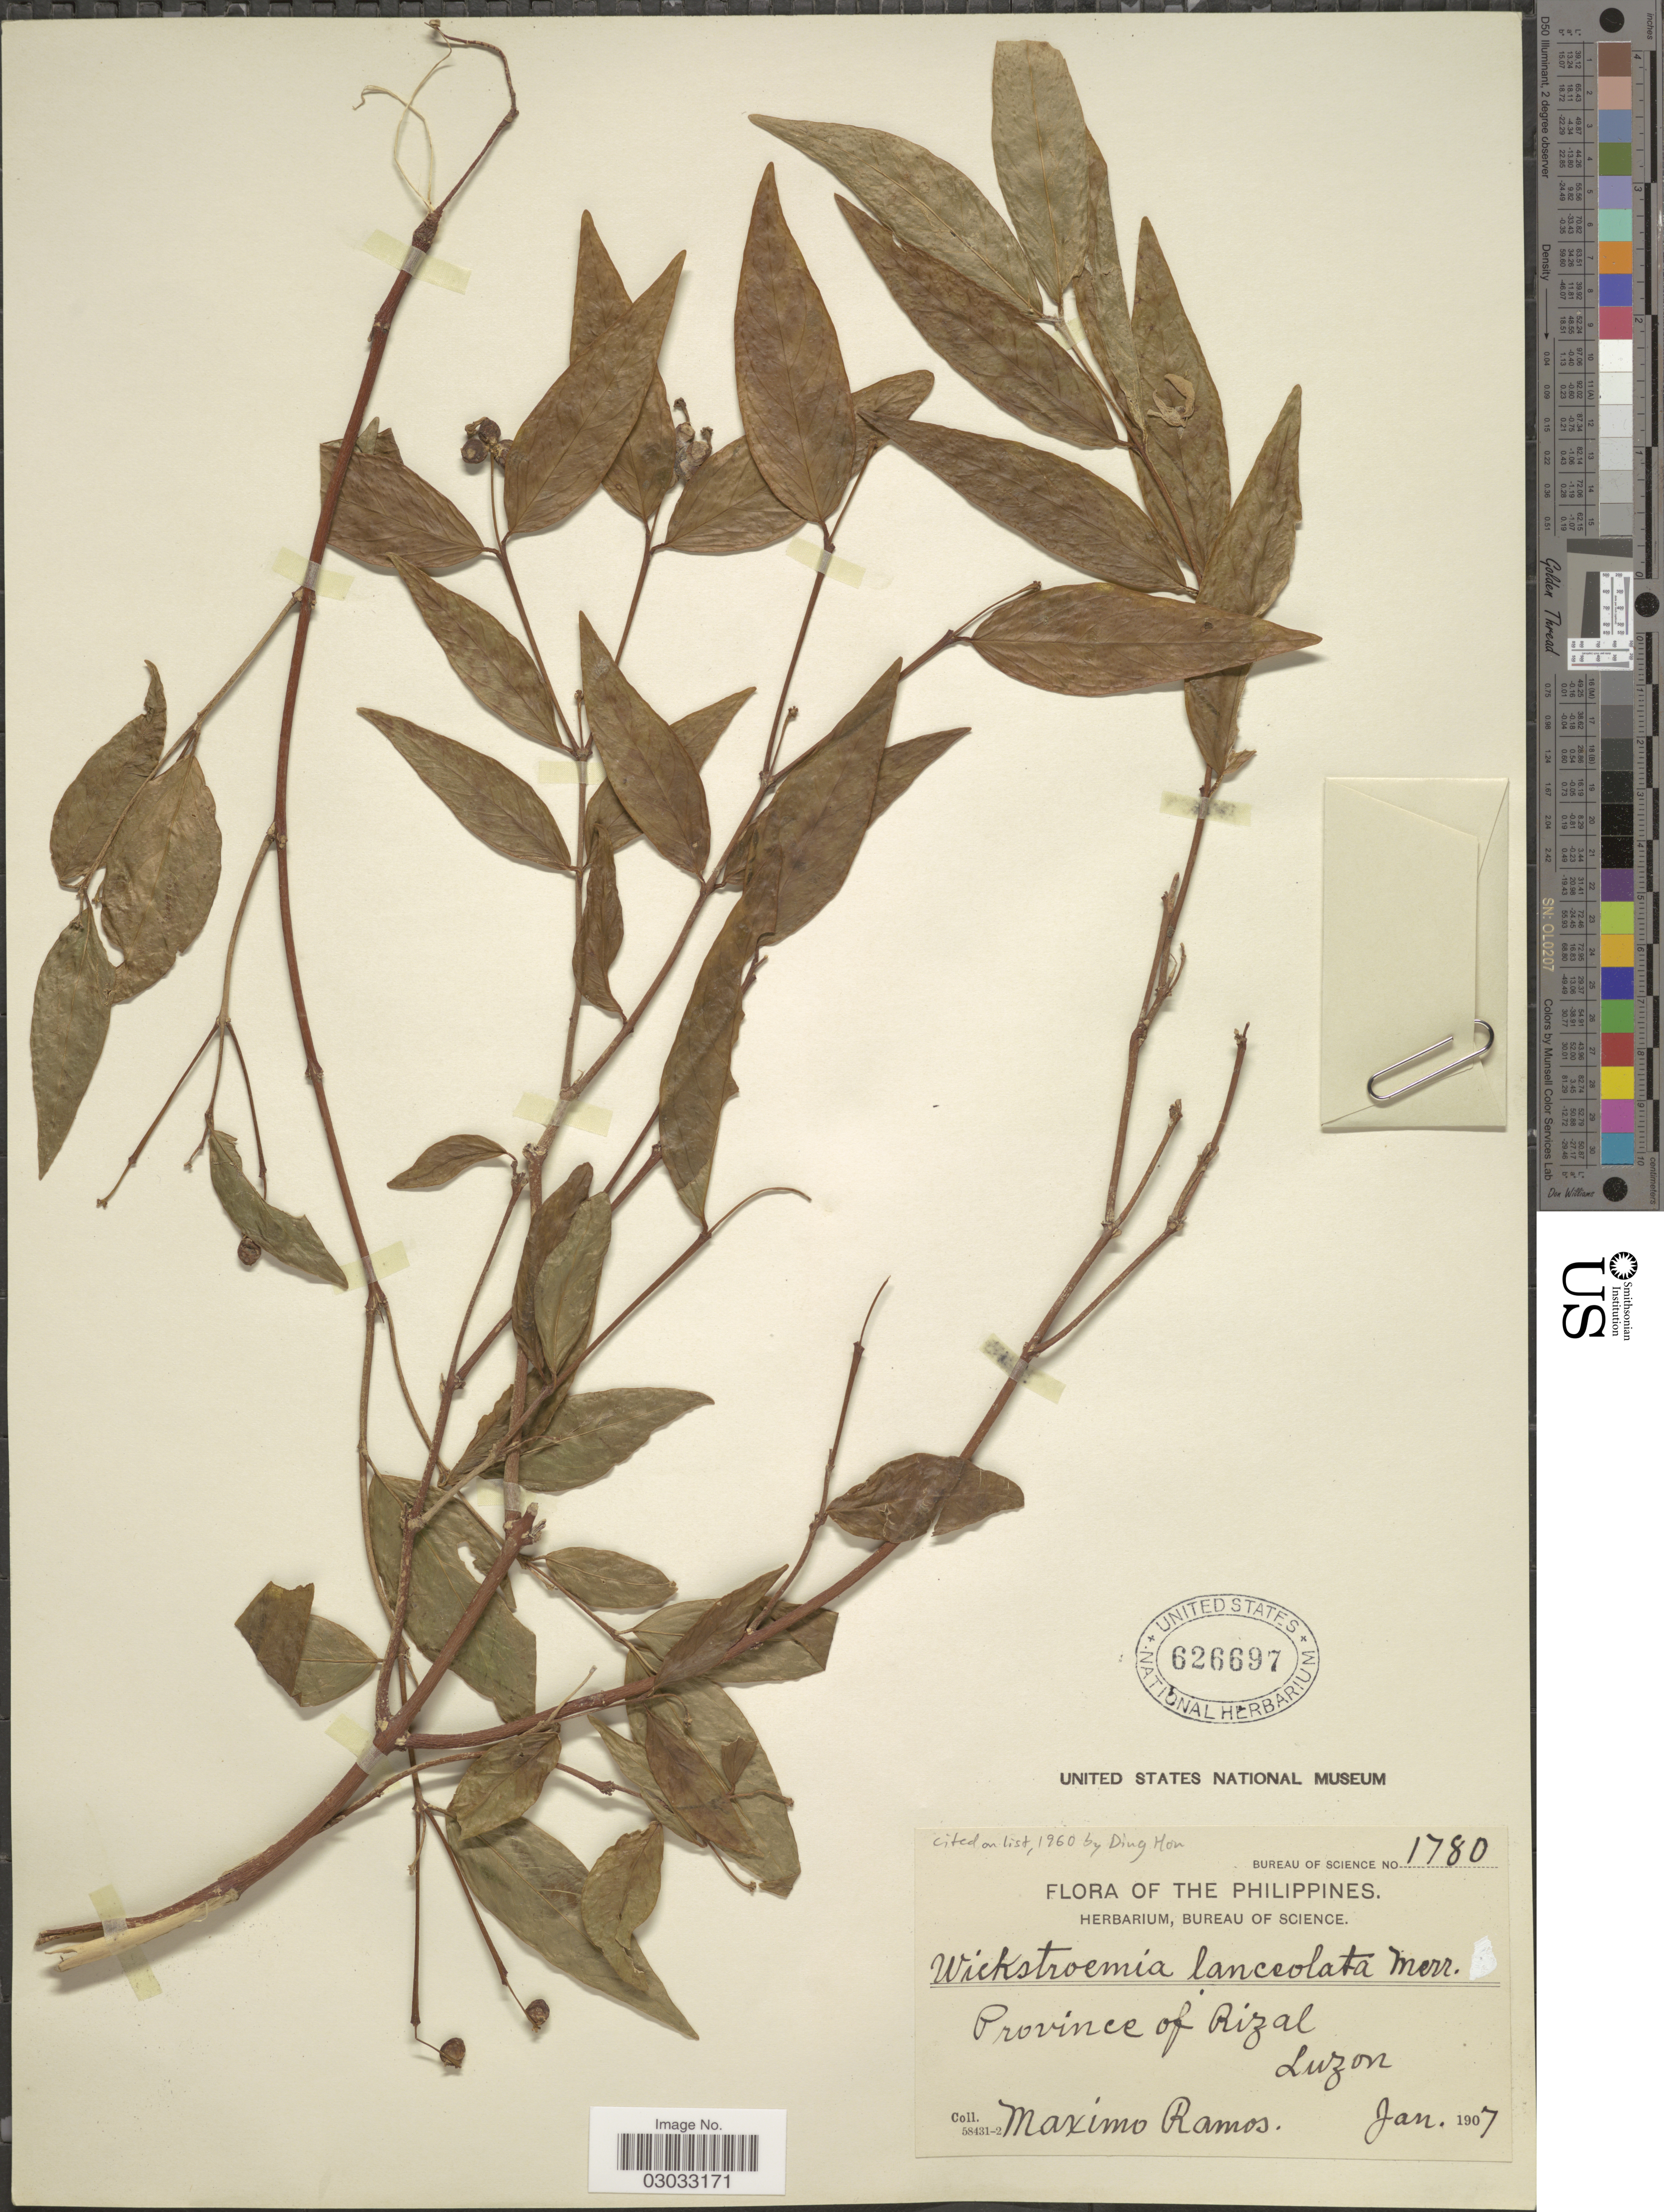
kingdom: Plantae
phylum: Tracheophyta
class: Magnoliopsida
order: Malvales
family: Thymelaeaceae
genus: Wikstroemia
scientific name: Wikstroemia lanceolata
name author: Merr.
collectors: M. Ramos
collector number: Bureau of Science 1780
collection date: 1907-01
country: Philippines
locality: Province of Rizal, Luzon.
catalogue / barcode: US 626697